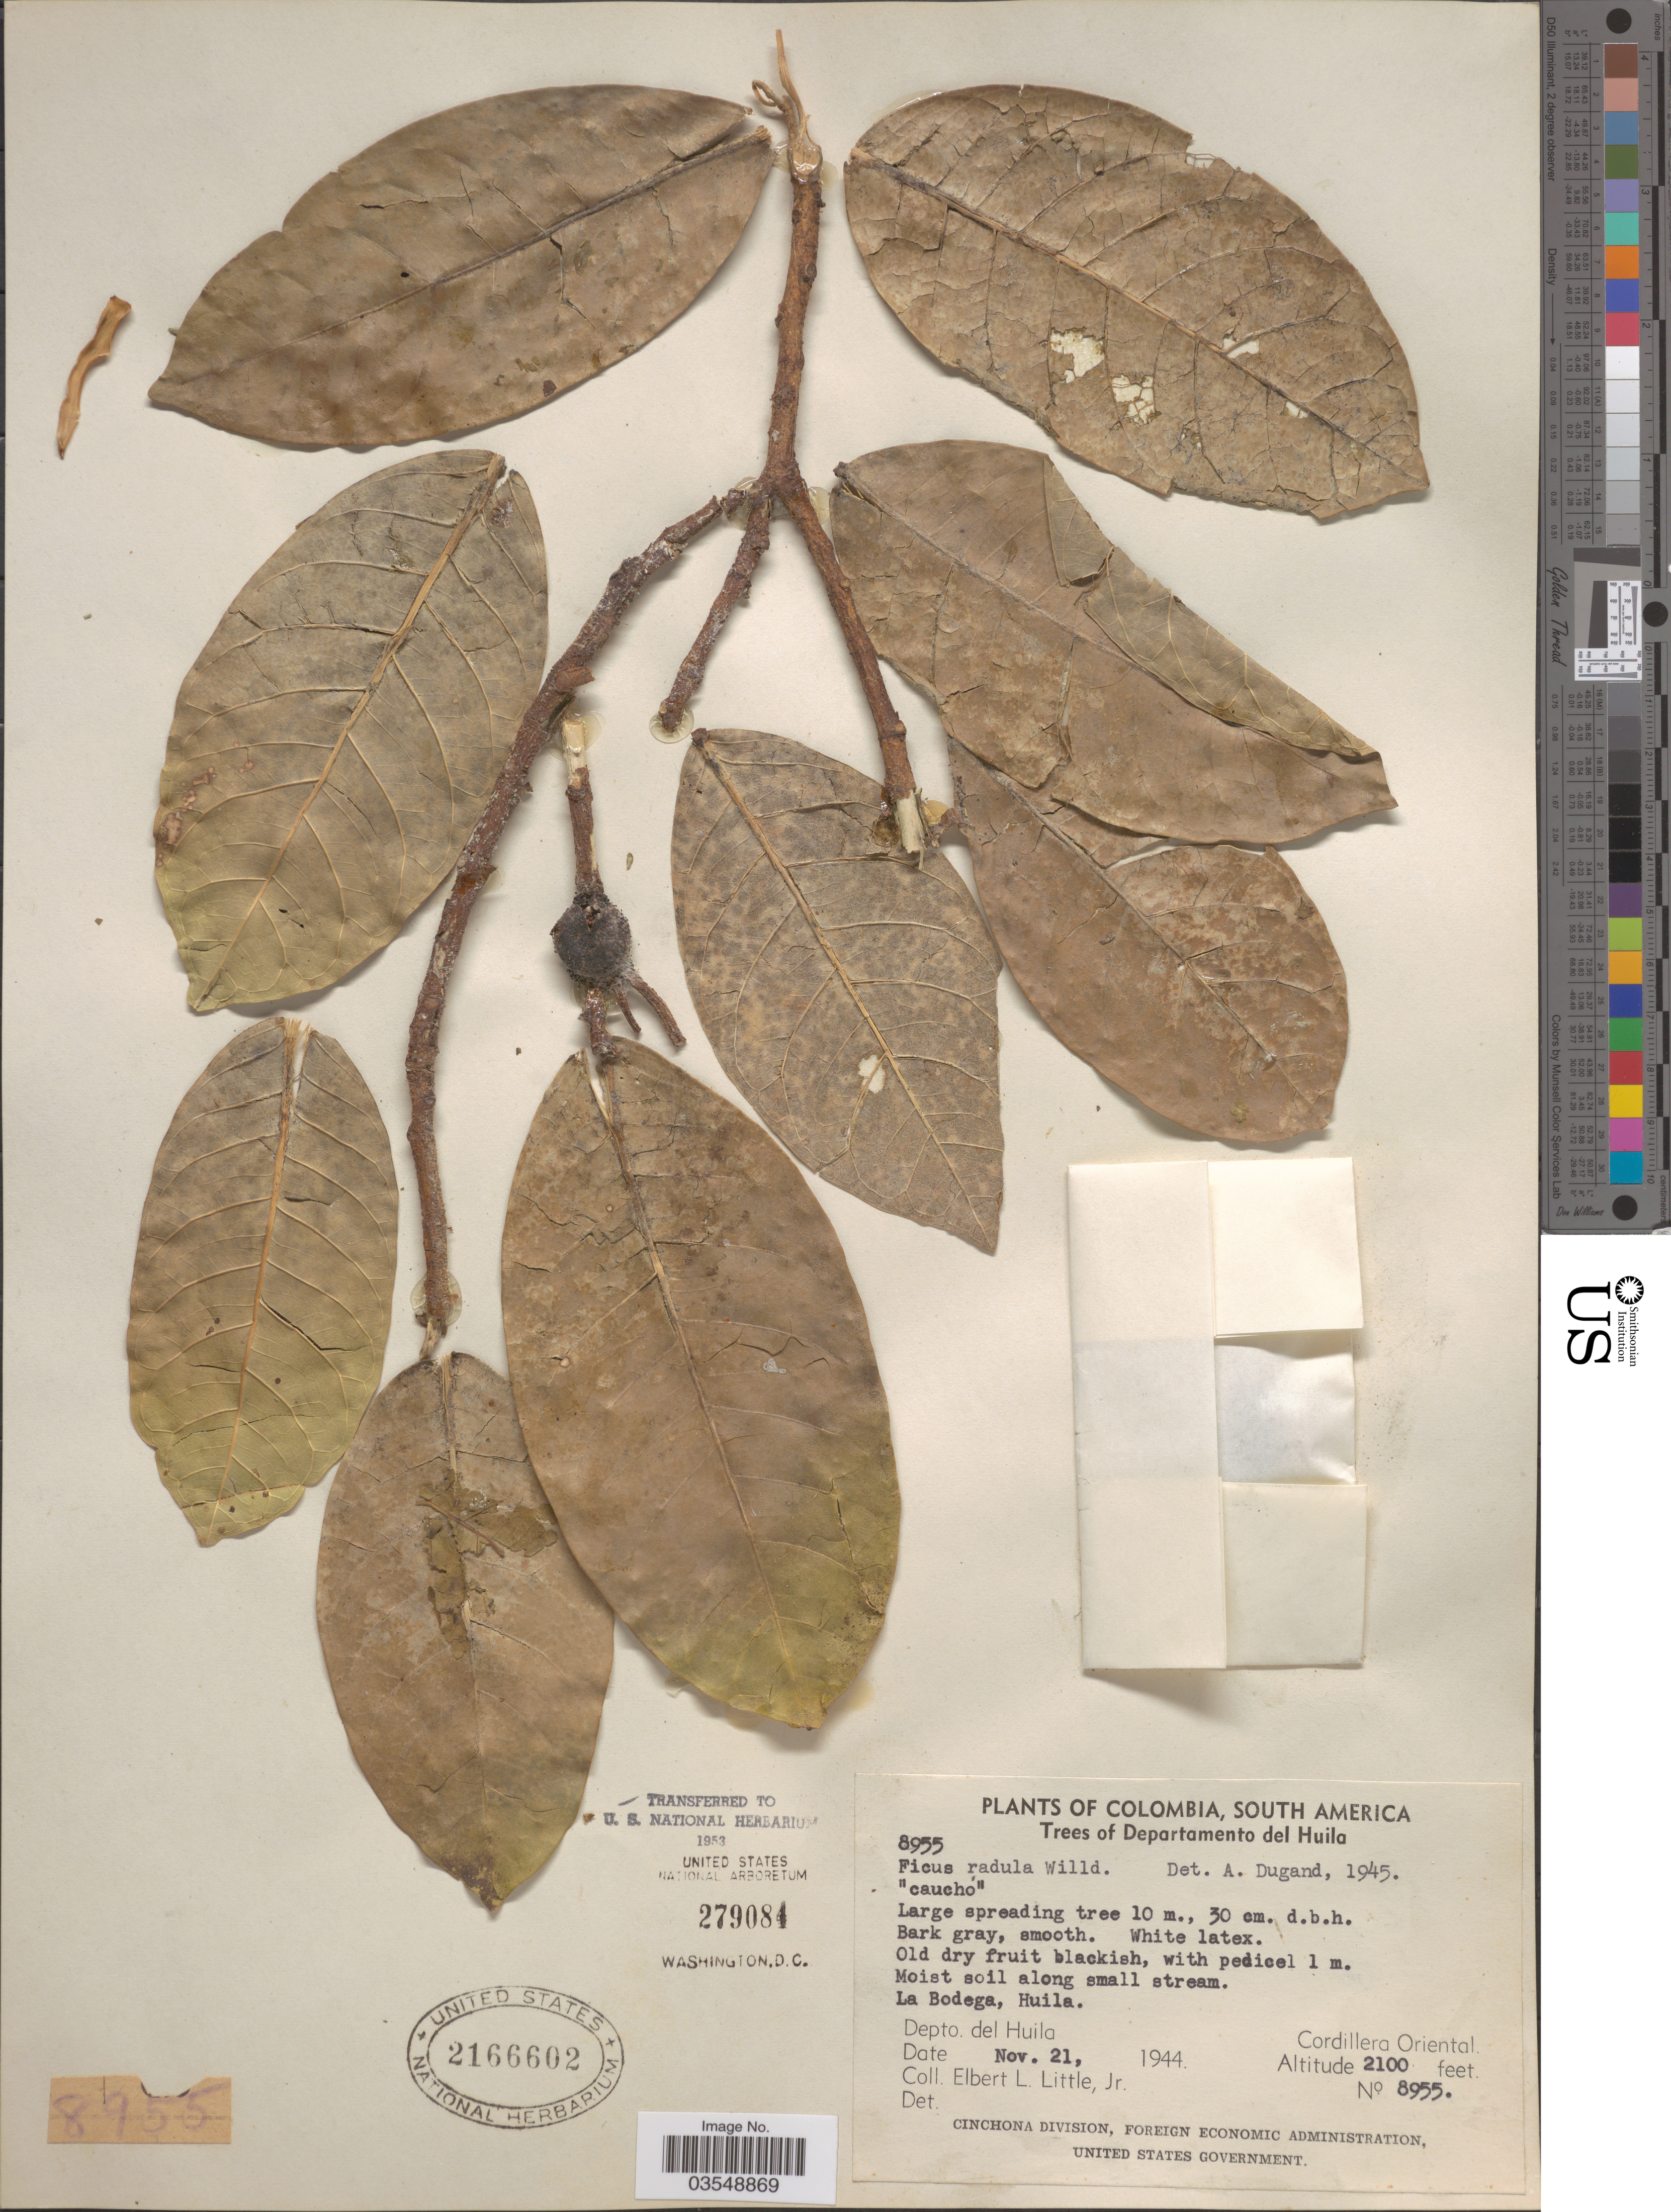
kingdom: Plantae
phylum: Tracheophyta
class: Magnoliopsida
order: Rosales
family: Moraceae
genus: Ficus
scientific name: Ficus radula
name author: Humb. & Bonpl. ex Willd.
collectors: E. L. Little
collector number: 8955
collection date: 1944-11-21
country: Colombia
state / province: Huila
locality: Departamento del Huila. La Bodega. Cordillera Oriental.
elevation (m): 640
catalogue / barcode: US 2166602